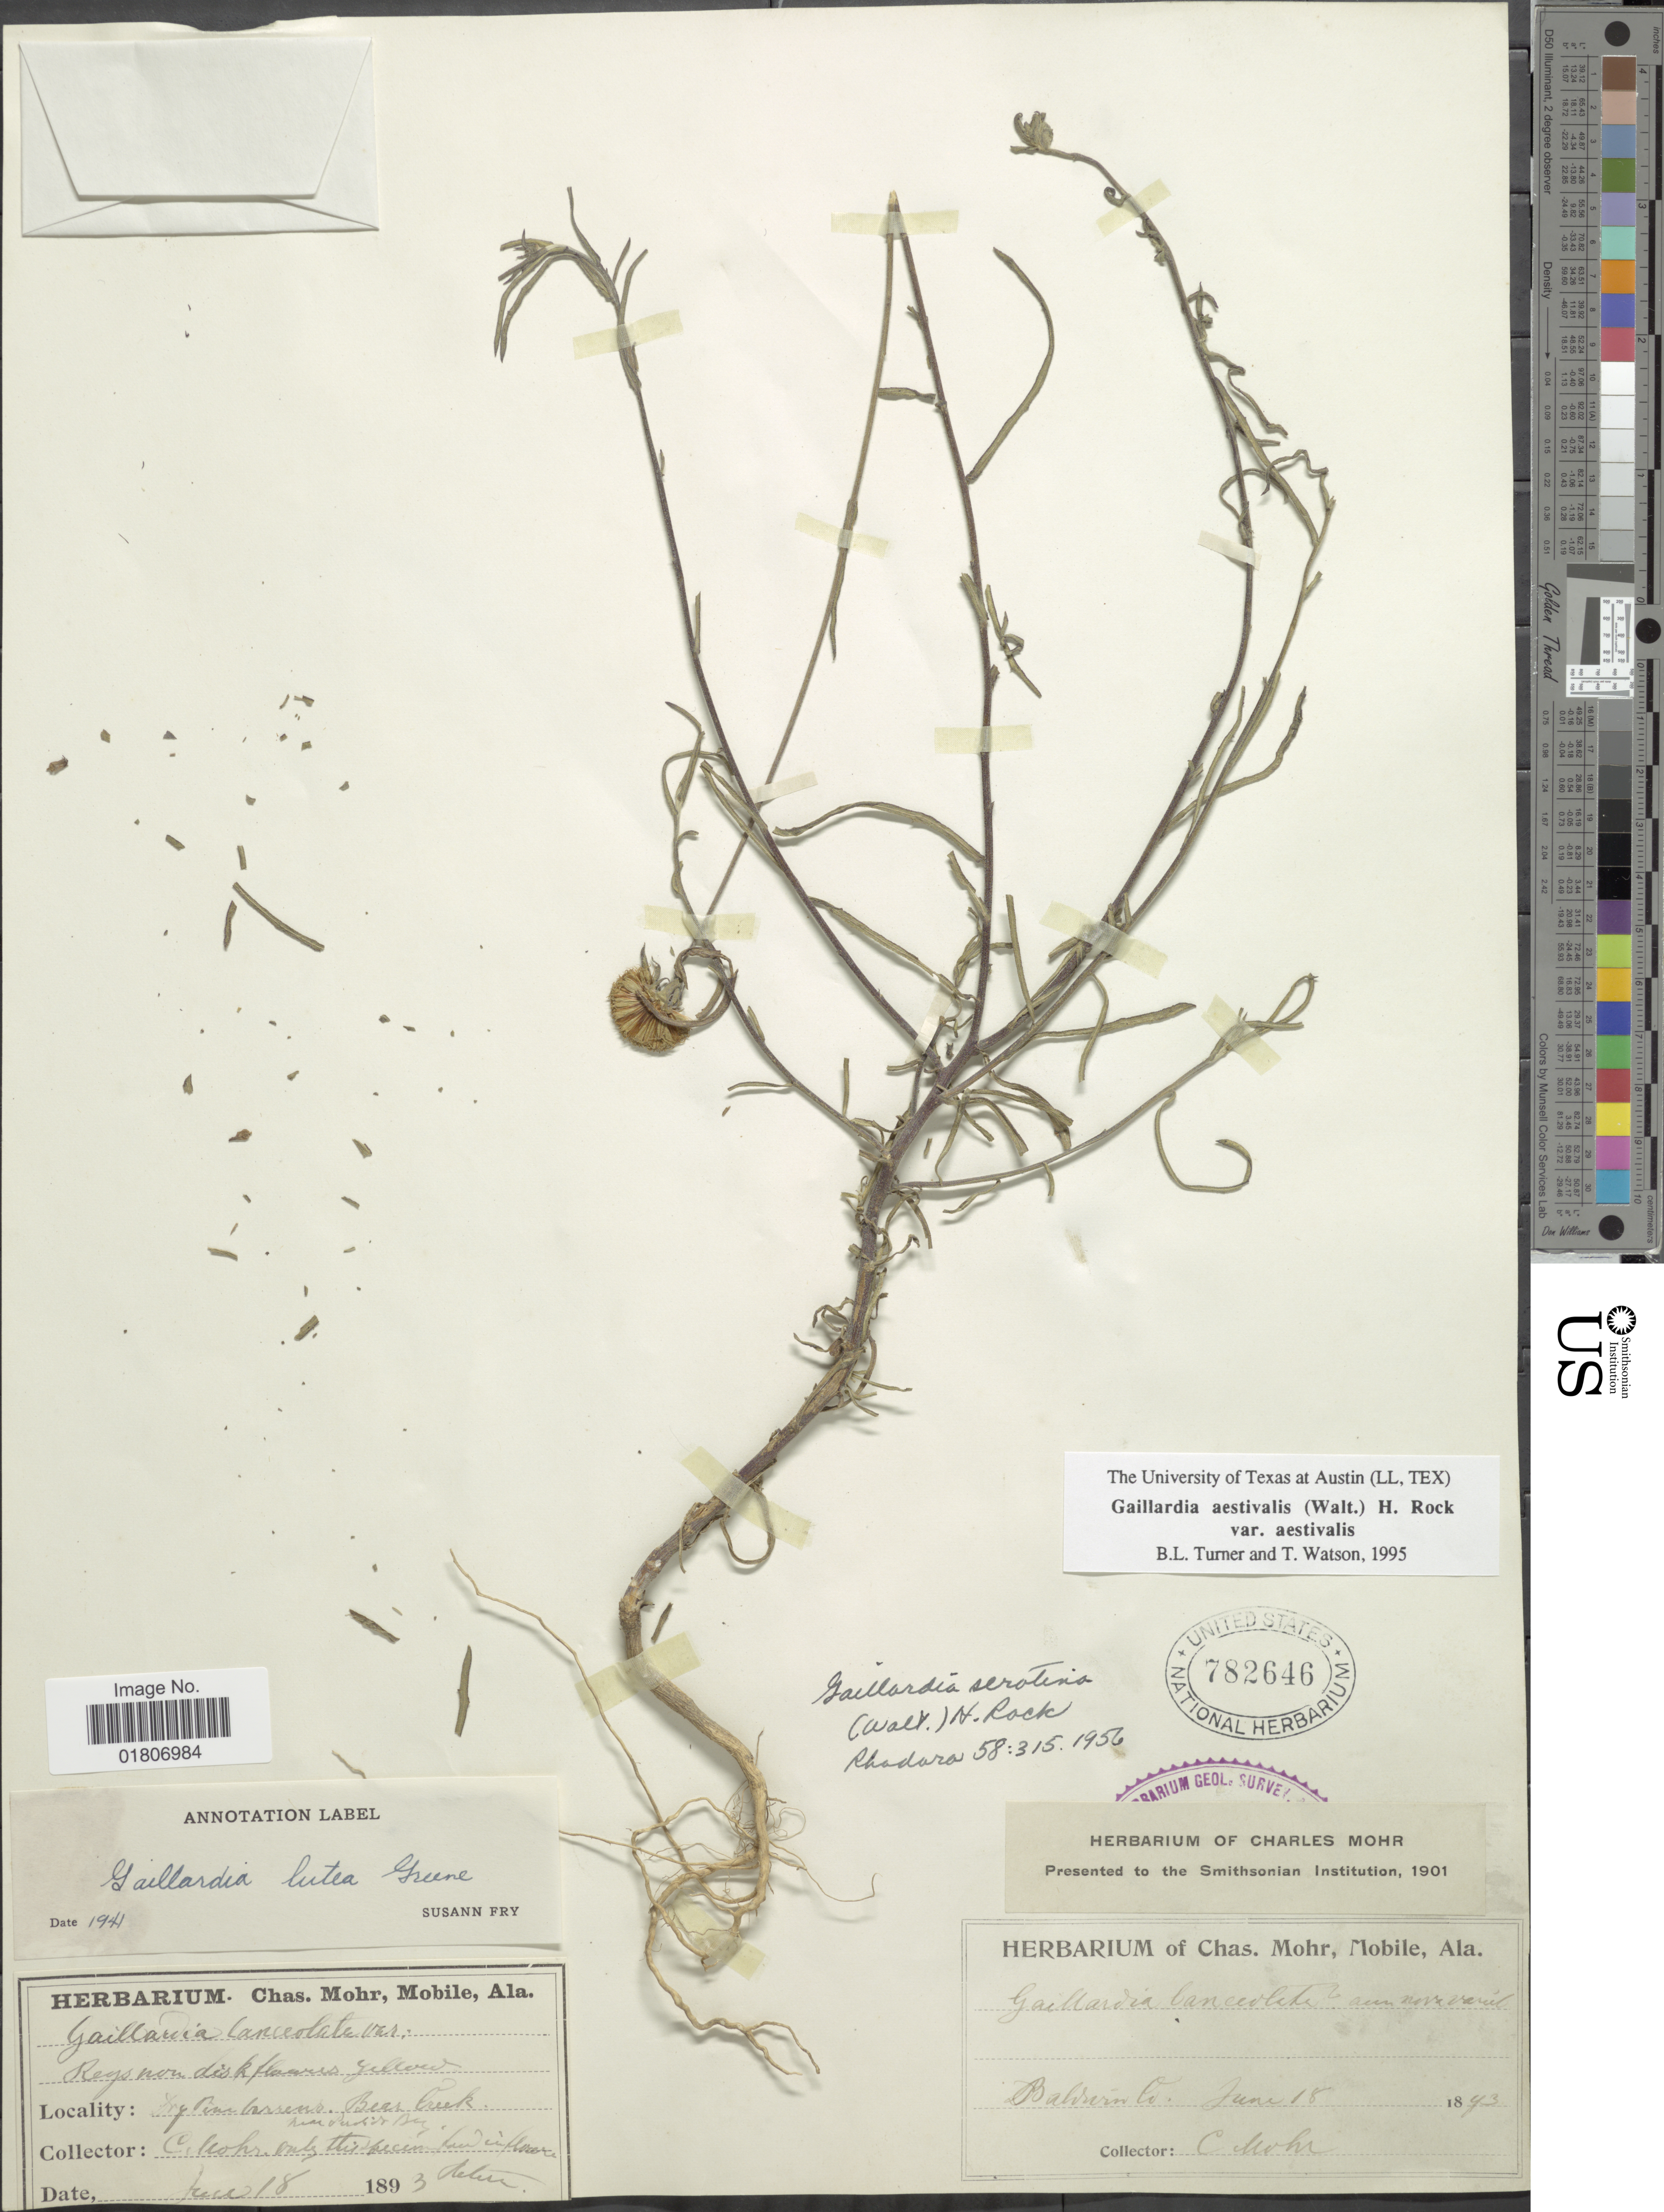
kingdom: Plantae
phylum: Tracheophyta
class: Magnoliopsida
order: Asterales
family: Asteraceae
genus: Gaillardia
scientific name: Gaillardia aestivalis var. aestivalis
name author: (Walter) H. Rock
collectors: Mohr, C. T. (herbarium)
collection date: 1893-06-18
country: United States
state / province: Arizona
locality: Bear Creek, near Austin Ariz.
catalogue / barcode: US 782646